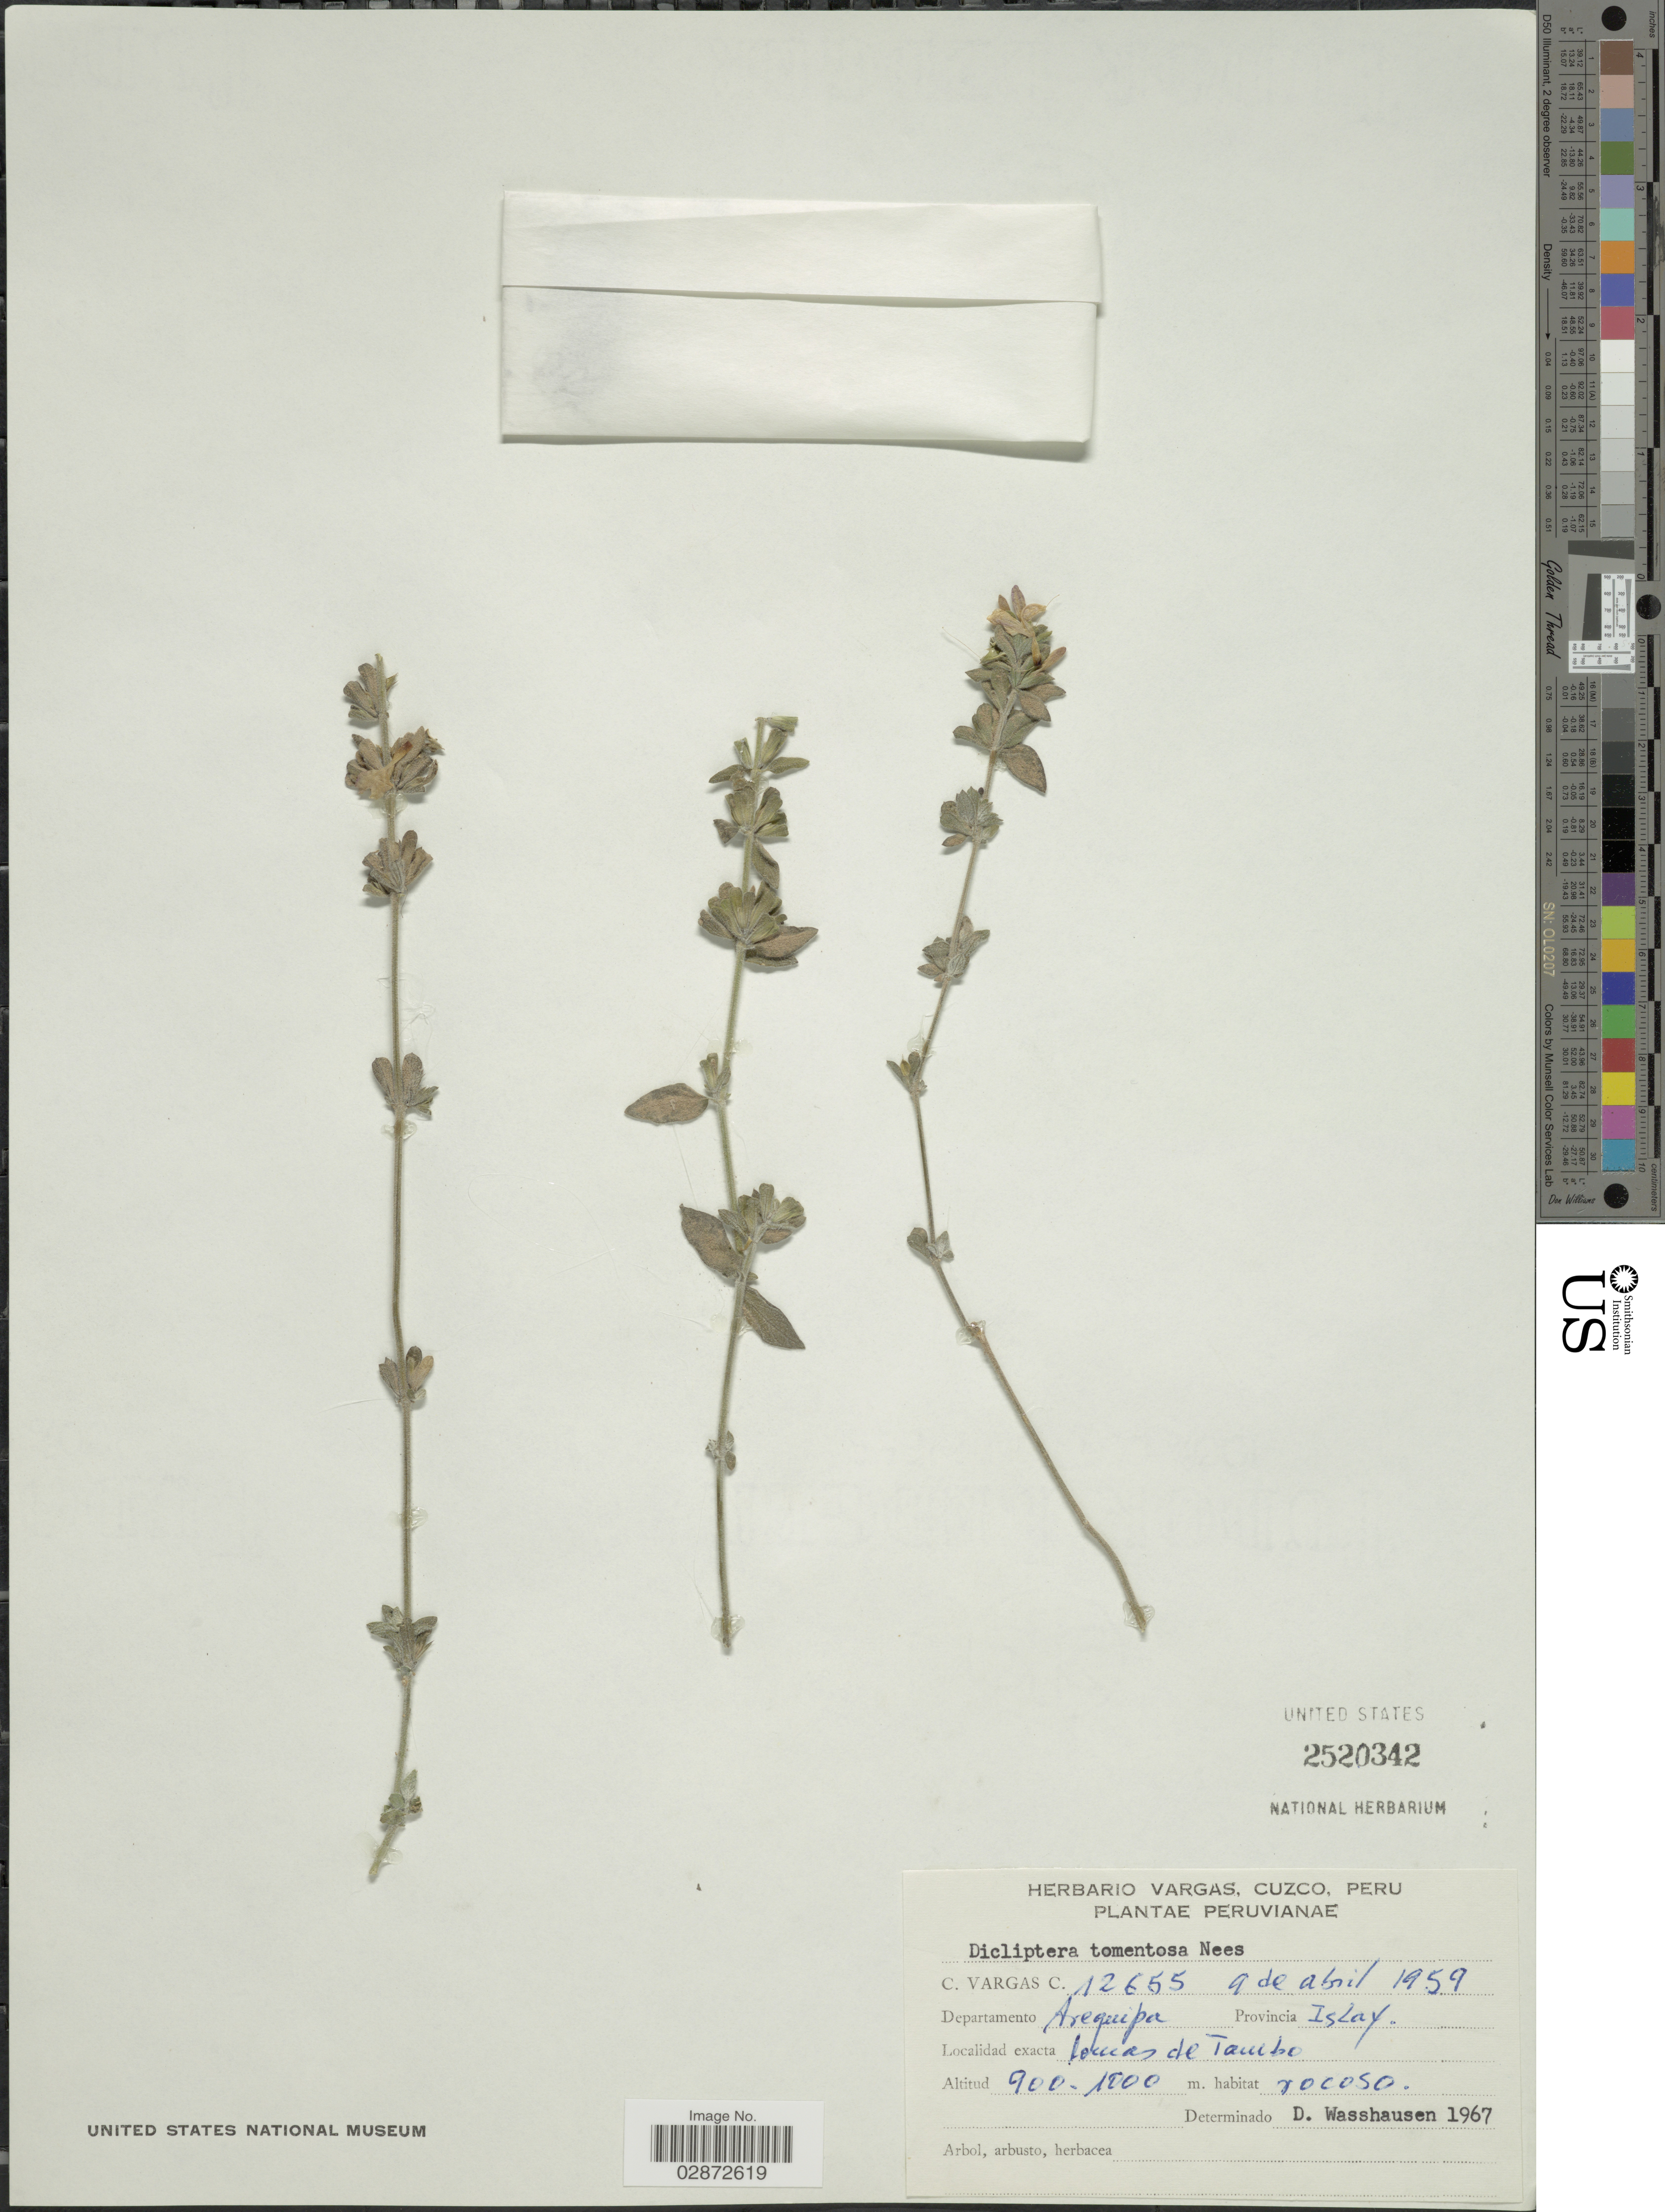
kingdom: Plantae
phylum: Tracheophyta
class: Magnoliopsida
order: Lamiales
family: Acanthaceae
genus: Dicliptera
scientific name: Dicliptera tomentosa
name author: (Vahl) Nees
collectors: C. Vargas Calderón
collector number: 12655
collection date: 1959-04-09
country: Peru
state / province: Arequipa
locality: Departamento Arequipa. Provincia Islay. Lomas de Tambo.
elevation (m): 900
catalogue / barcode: US 2520342